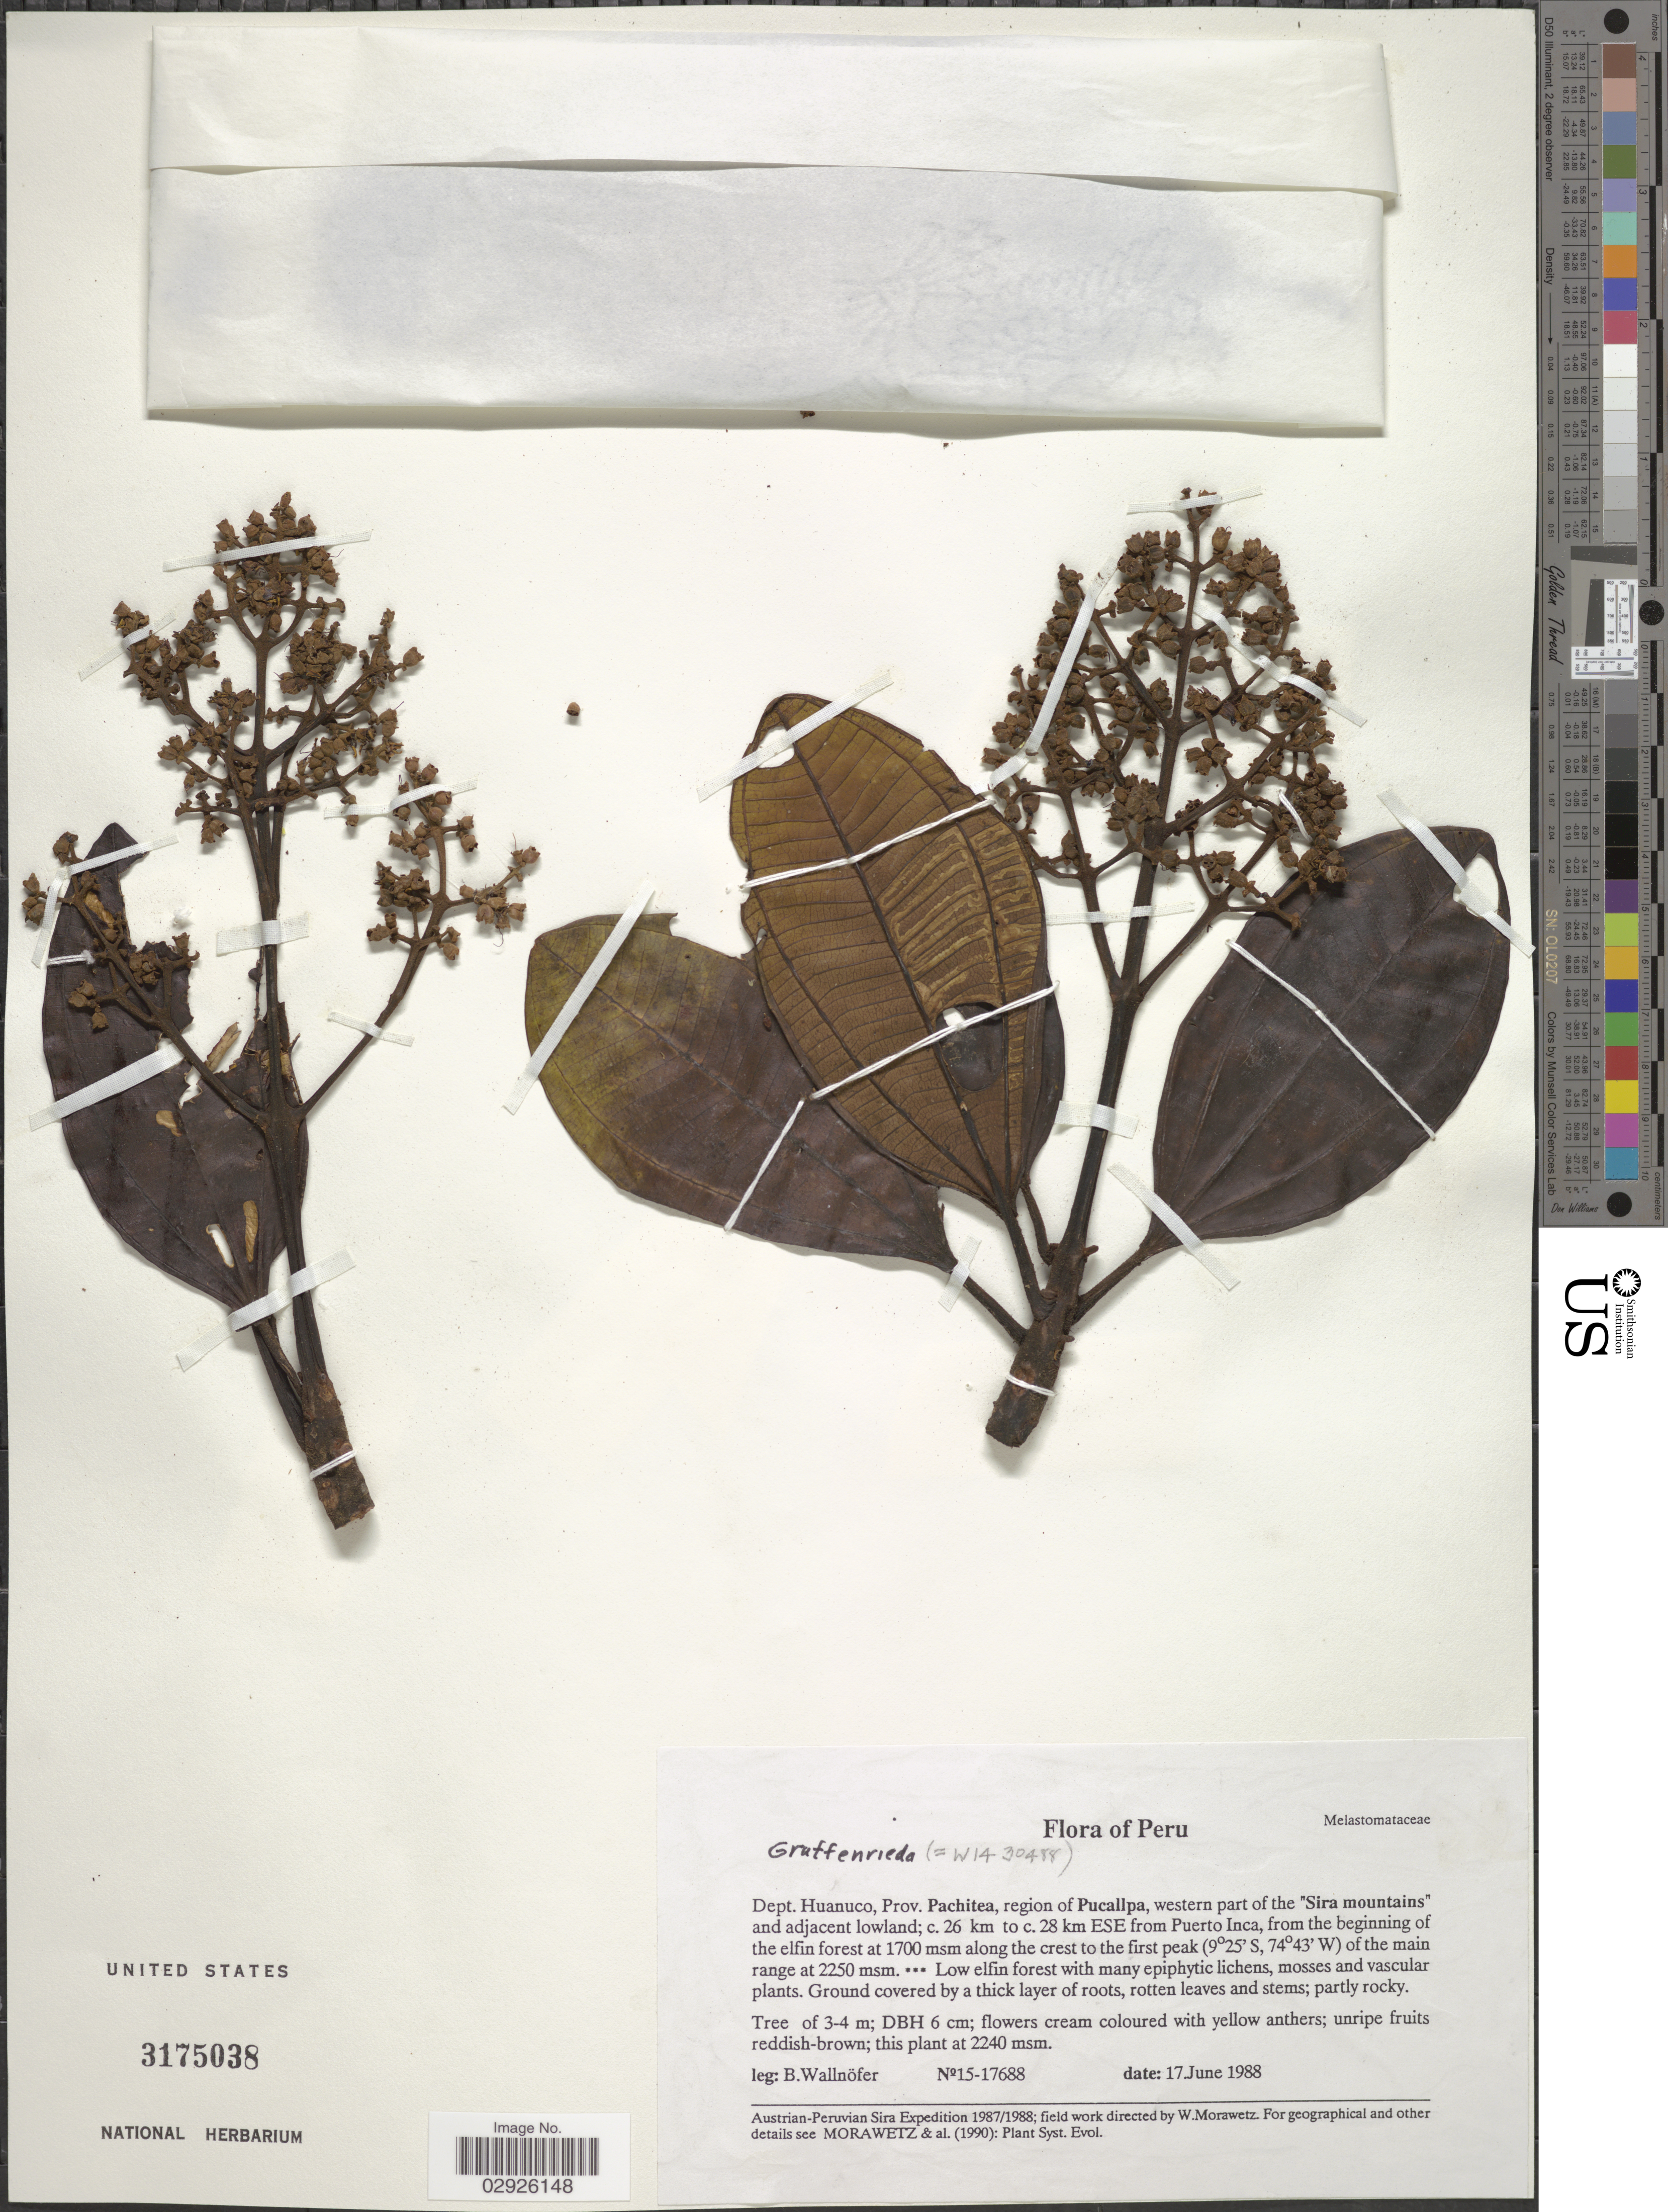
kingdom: Plantae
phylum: Tracheophyta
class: Magnoliopsida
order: Myrtales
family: Melastomataceae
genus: Graffenrieda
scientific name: Graffenrieda sp.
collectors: B. Wallnöfer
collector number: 15-17688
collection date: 1988-06-17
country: Peru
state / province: Huánuco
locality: Dept. Huancuo, Prov. Pachitea, region of Pucallpa, western part of the "Sira mountains"and adjacent lowland; c. 26 km to c. 28 km ESE from Puerto Inca, from the beginning of the elfin forest along the crest to the first peak of the main range.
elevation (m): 2240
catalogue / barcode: US 3175038